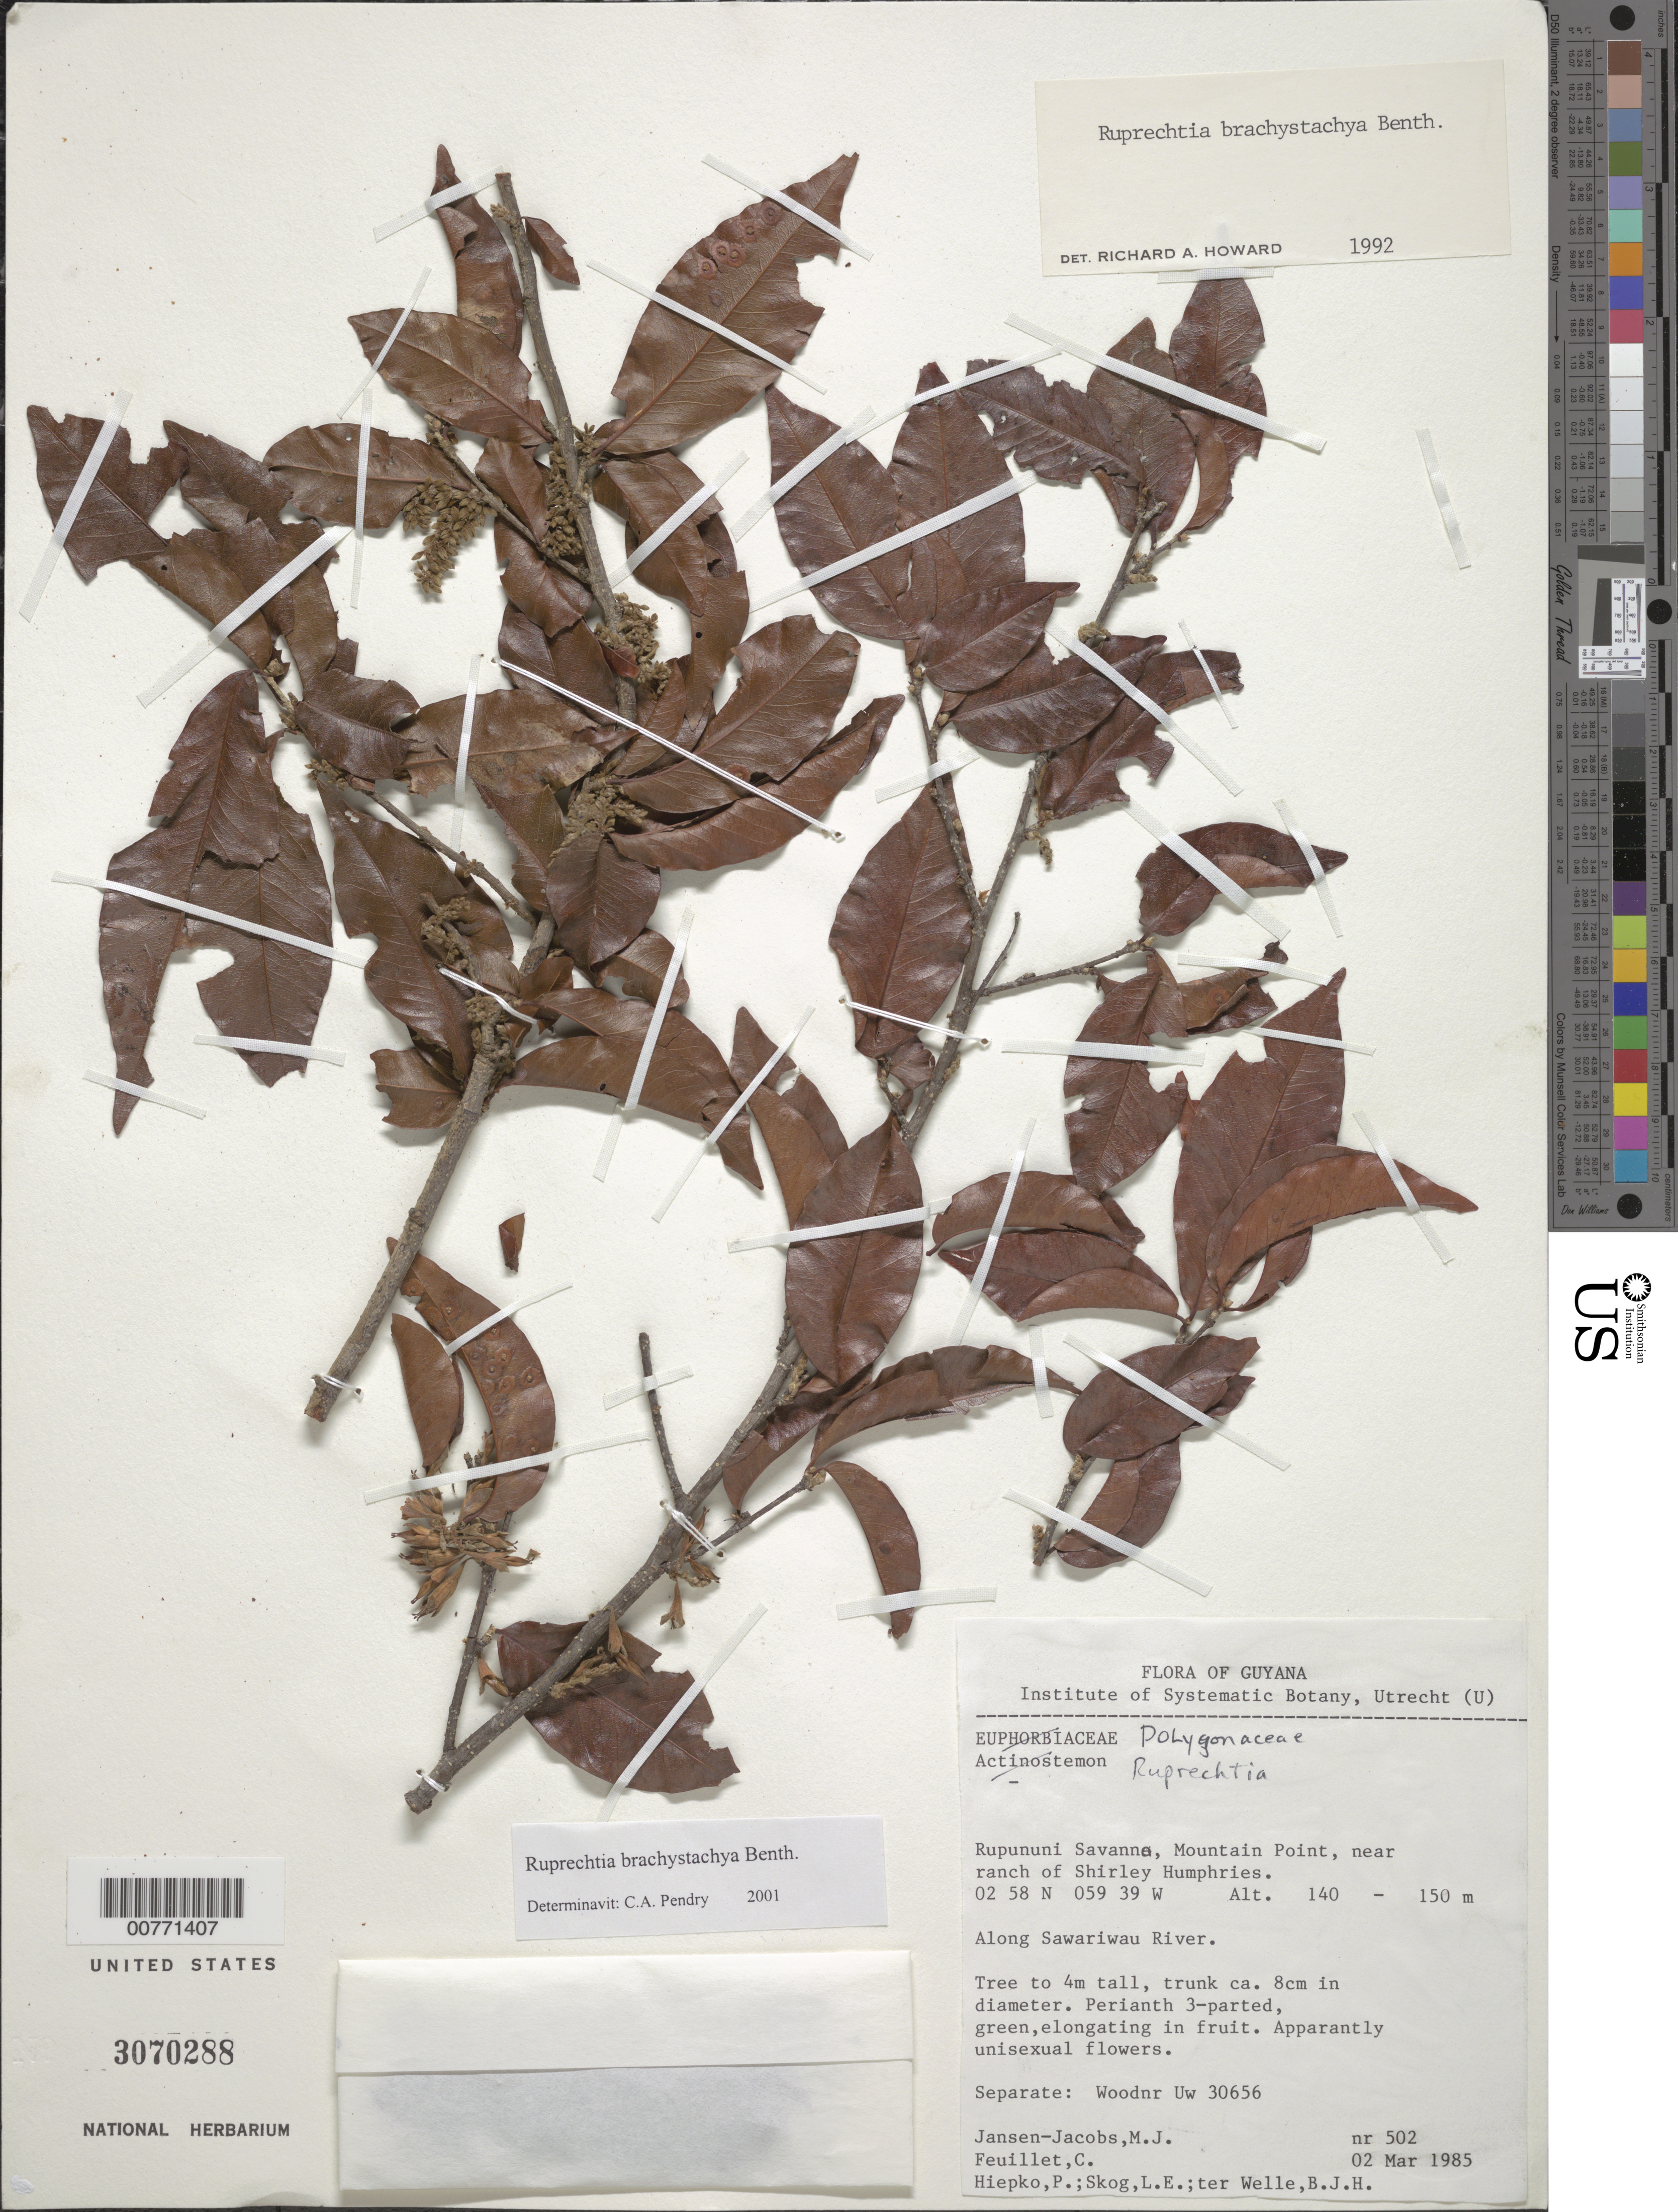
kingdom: Plantae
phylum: Tracheophyta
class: Magnoliopsida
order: Caryophyllales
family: Polygonaceae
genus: Ruprechtia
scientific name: Ruprechtia brachysepala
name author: Meisn.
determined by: Pendry, C. A.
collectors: M. J. Jansen-Jacobs, C. Feuillet, P. H. Hiepko, L. E. Skog & B. Welle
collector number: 502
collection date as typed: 2-Mar-85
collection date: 1985-03-02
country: Guyana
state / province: U. Takutu-U. Essequibo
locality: Rupununi Savanna, Mountain Point, near ranch of Shirley Humphries, along Sawariwau R.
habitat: Along river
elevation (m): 140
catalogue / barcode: US 3070288